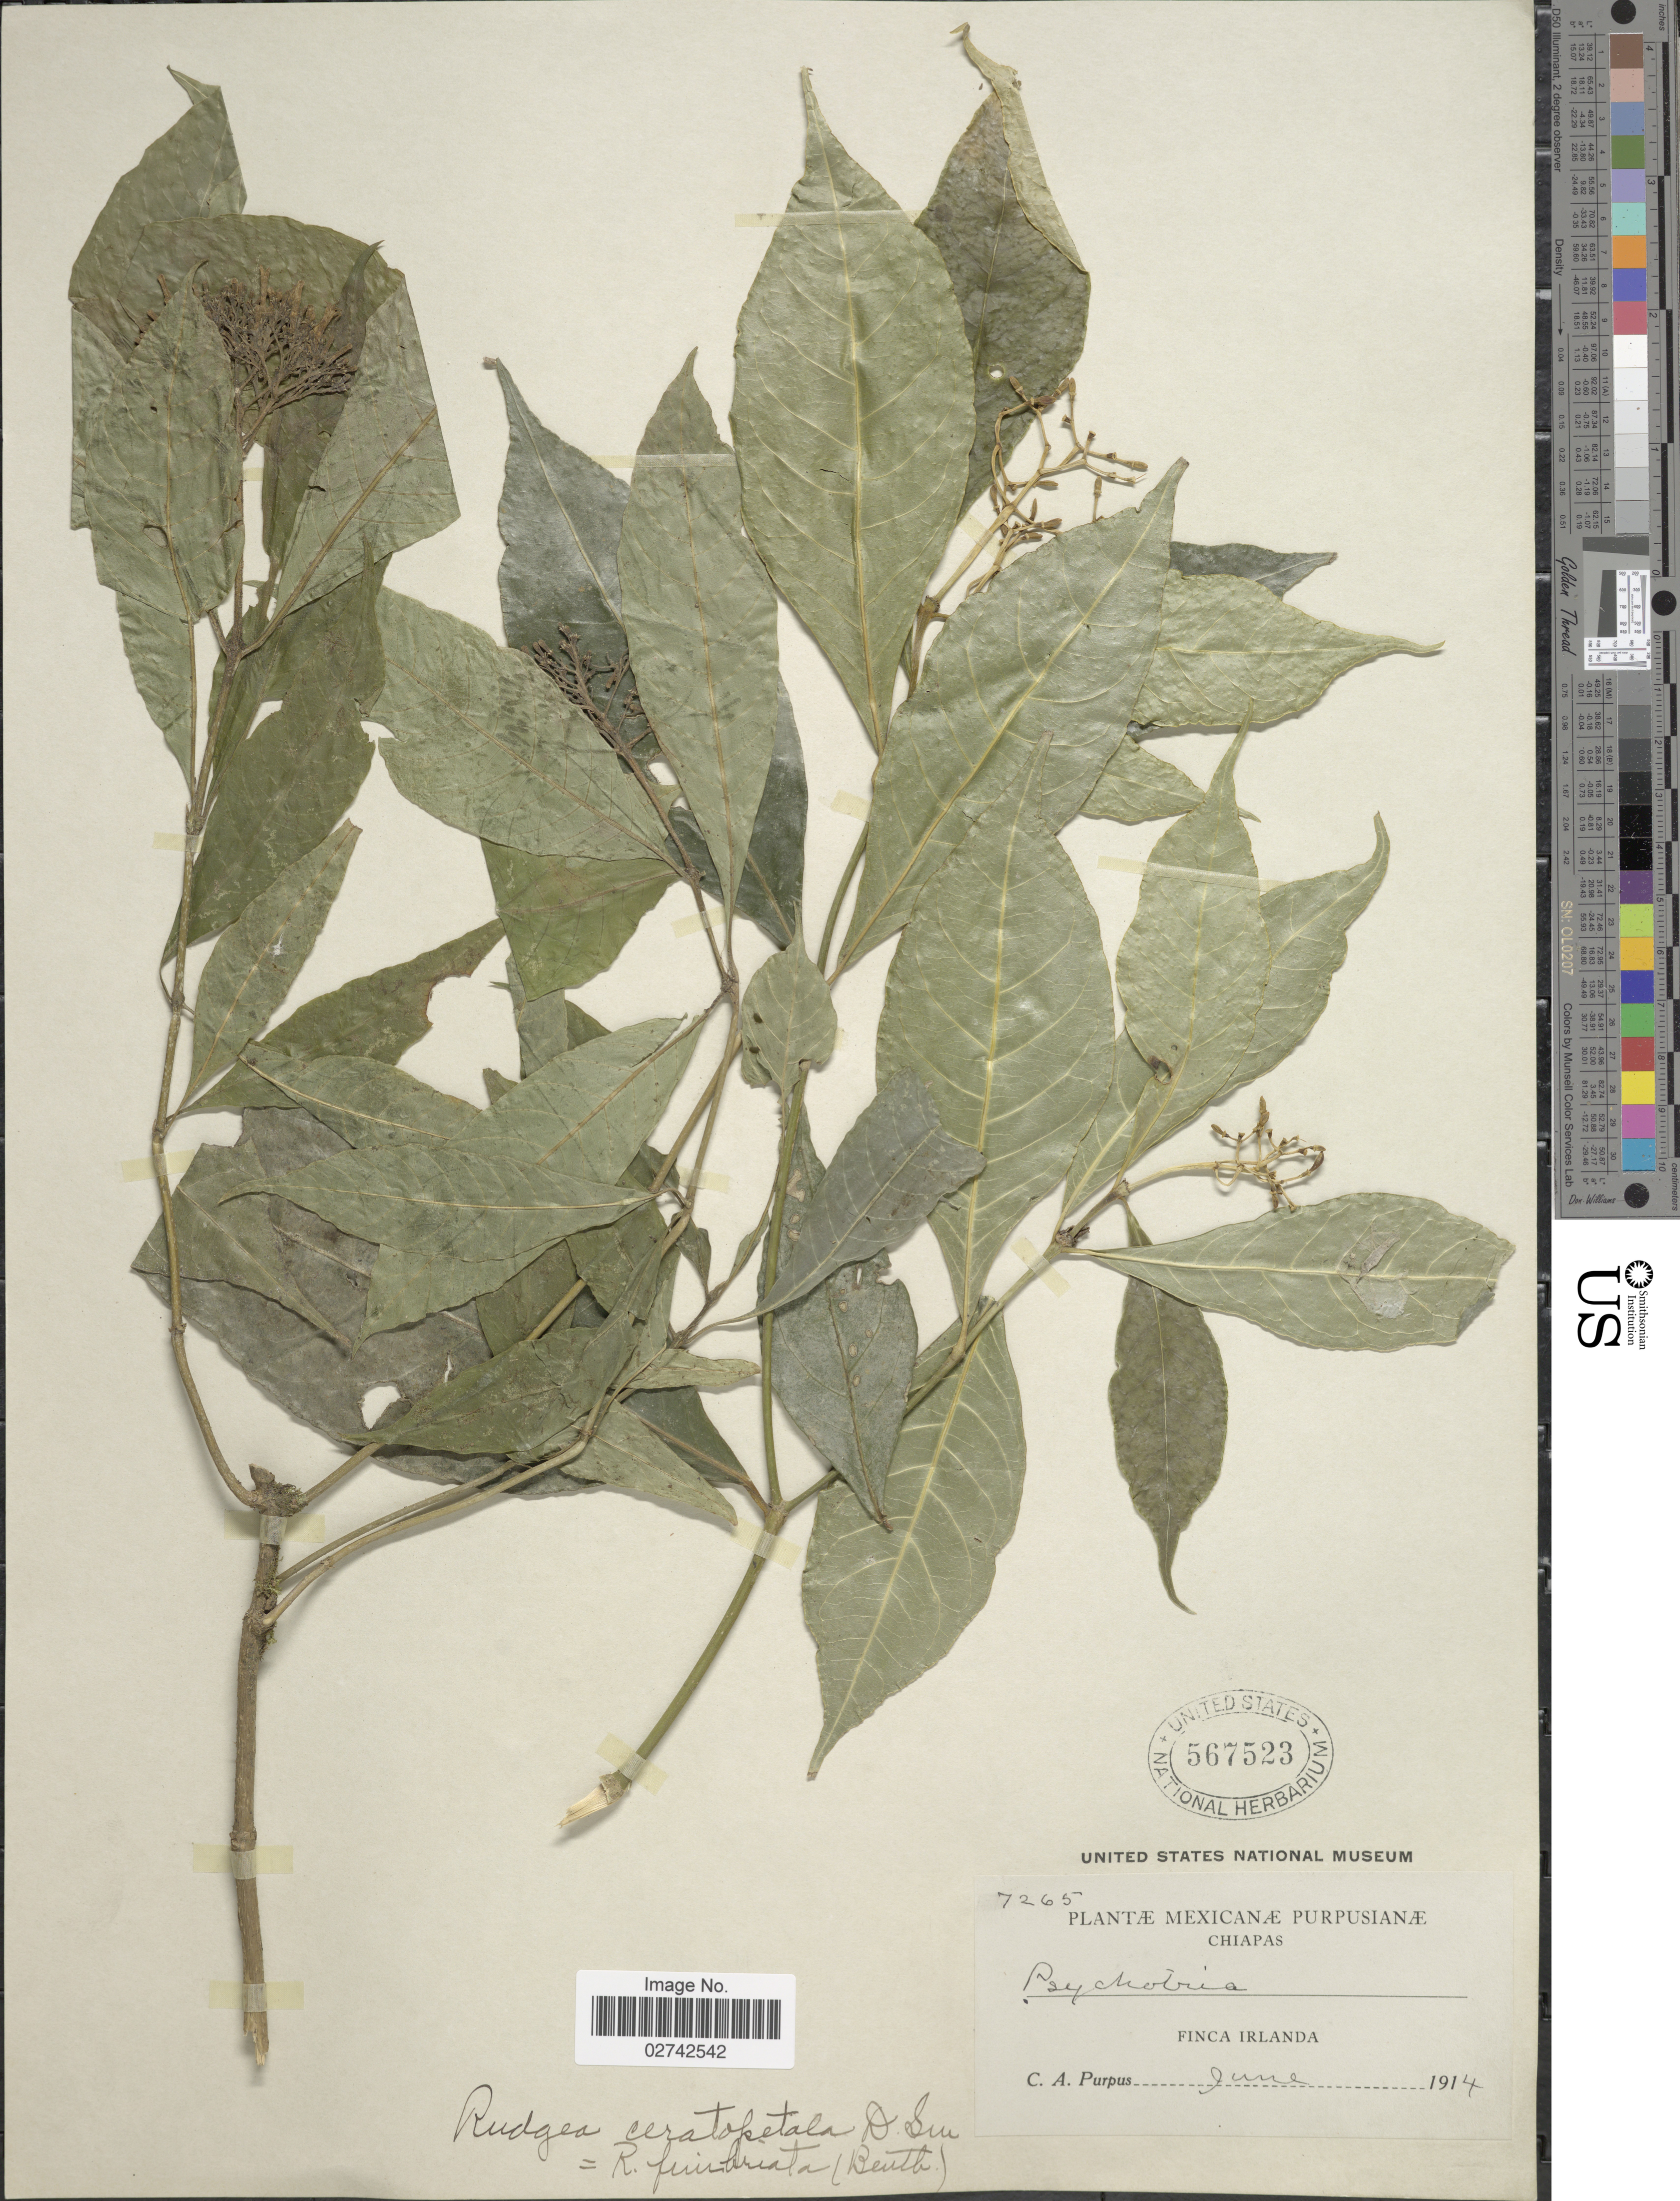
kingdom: Plantae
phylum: Tracheophyta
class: Magnoliopsida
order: Gentianales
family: Rubiaceae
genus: Rudgea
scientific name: Rudgea ceratopetala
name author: Donn. Sm.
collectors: C. A. Purpus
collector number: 7265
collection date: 1914-06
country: Mexico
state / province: Chiapas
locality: Finca Irlanda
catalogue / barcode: US 567523